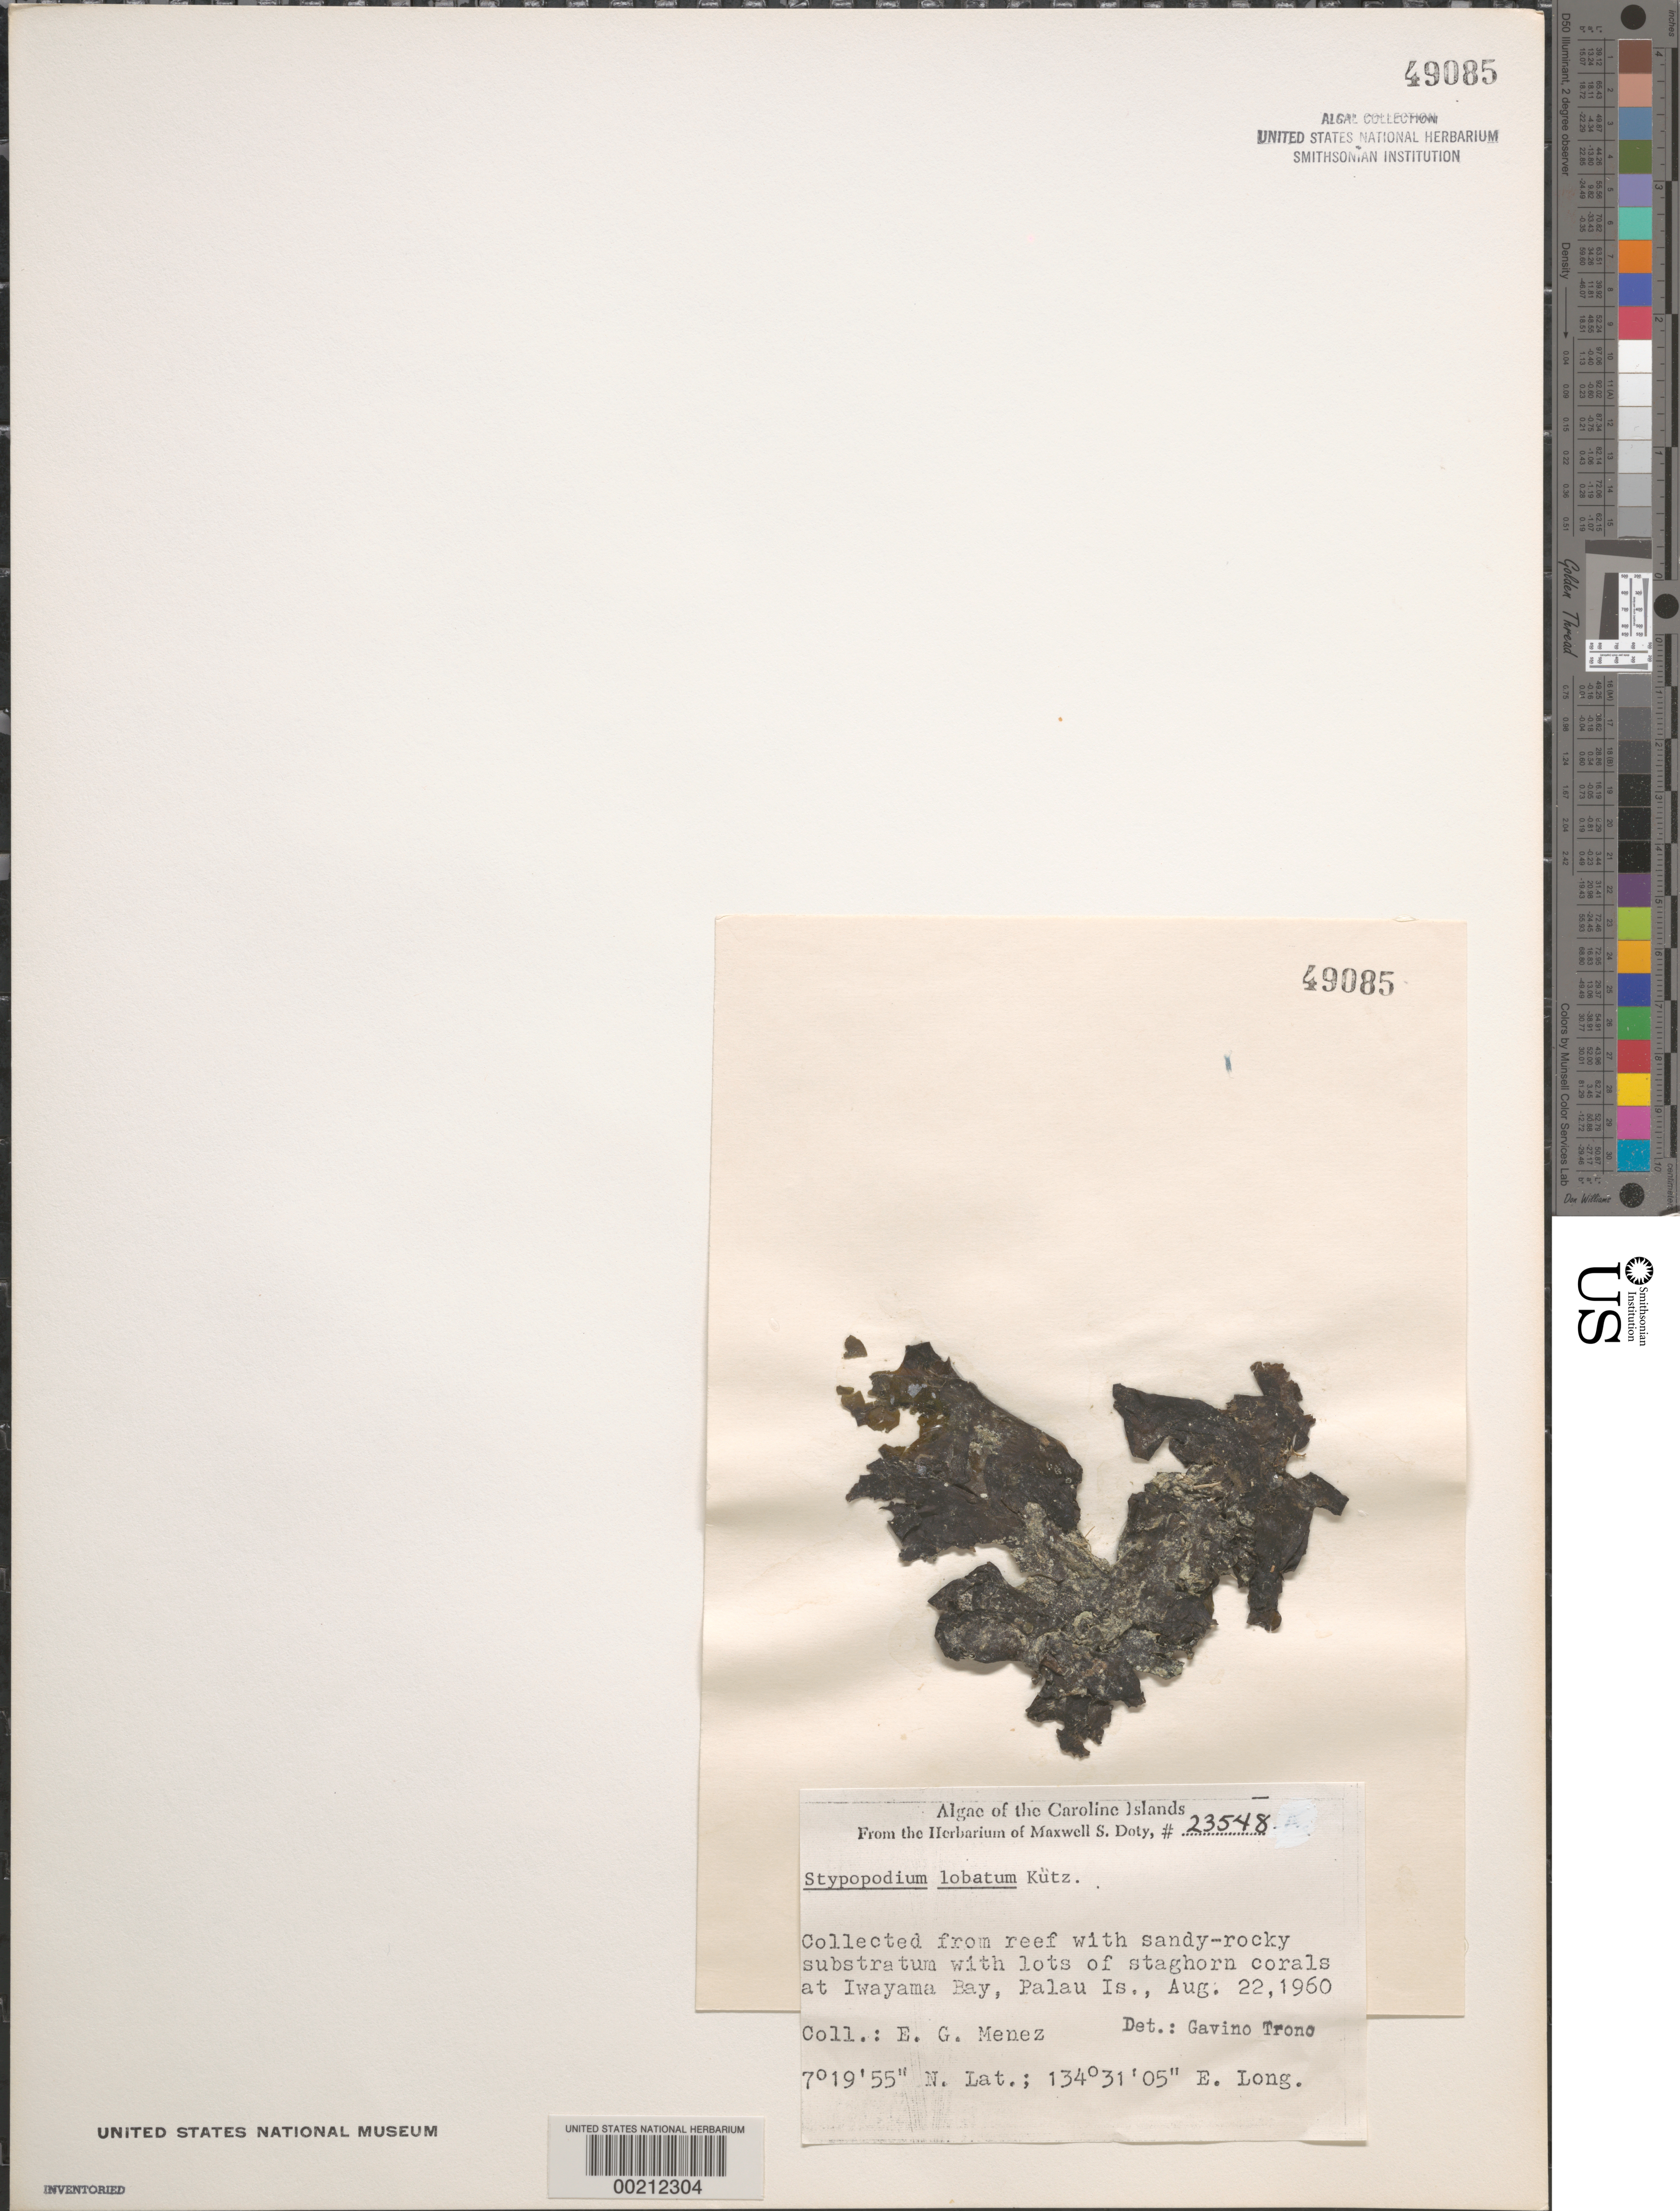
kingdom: Chromista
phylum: Ochrophyta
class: Phaeophyceae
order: Dictyotales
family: Dictyotaceae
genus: Stypopodium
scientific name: Stypopodium zonale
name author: (J.V.Lamouroux) Papenf.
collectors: Meñez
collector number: MSD 23548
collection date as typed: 22 Aug 1960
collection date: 1960-08-22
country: Palau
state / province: Koror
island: Oreor (Koror)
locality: Iwayama Bay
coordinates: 7 19' 55" N, 134 31' 05" E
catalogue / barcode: US 49085